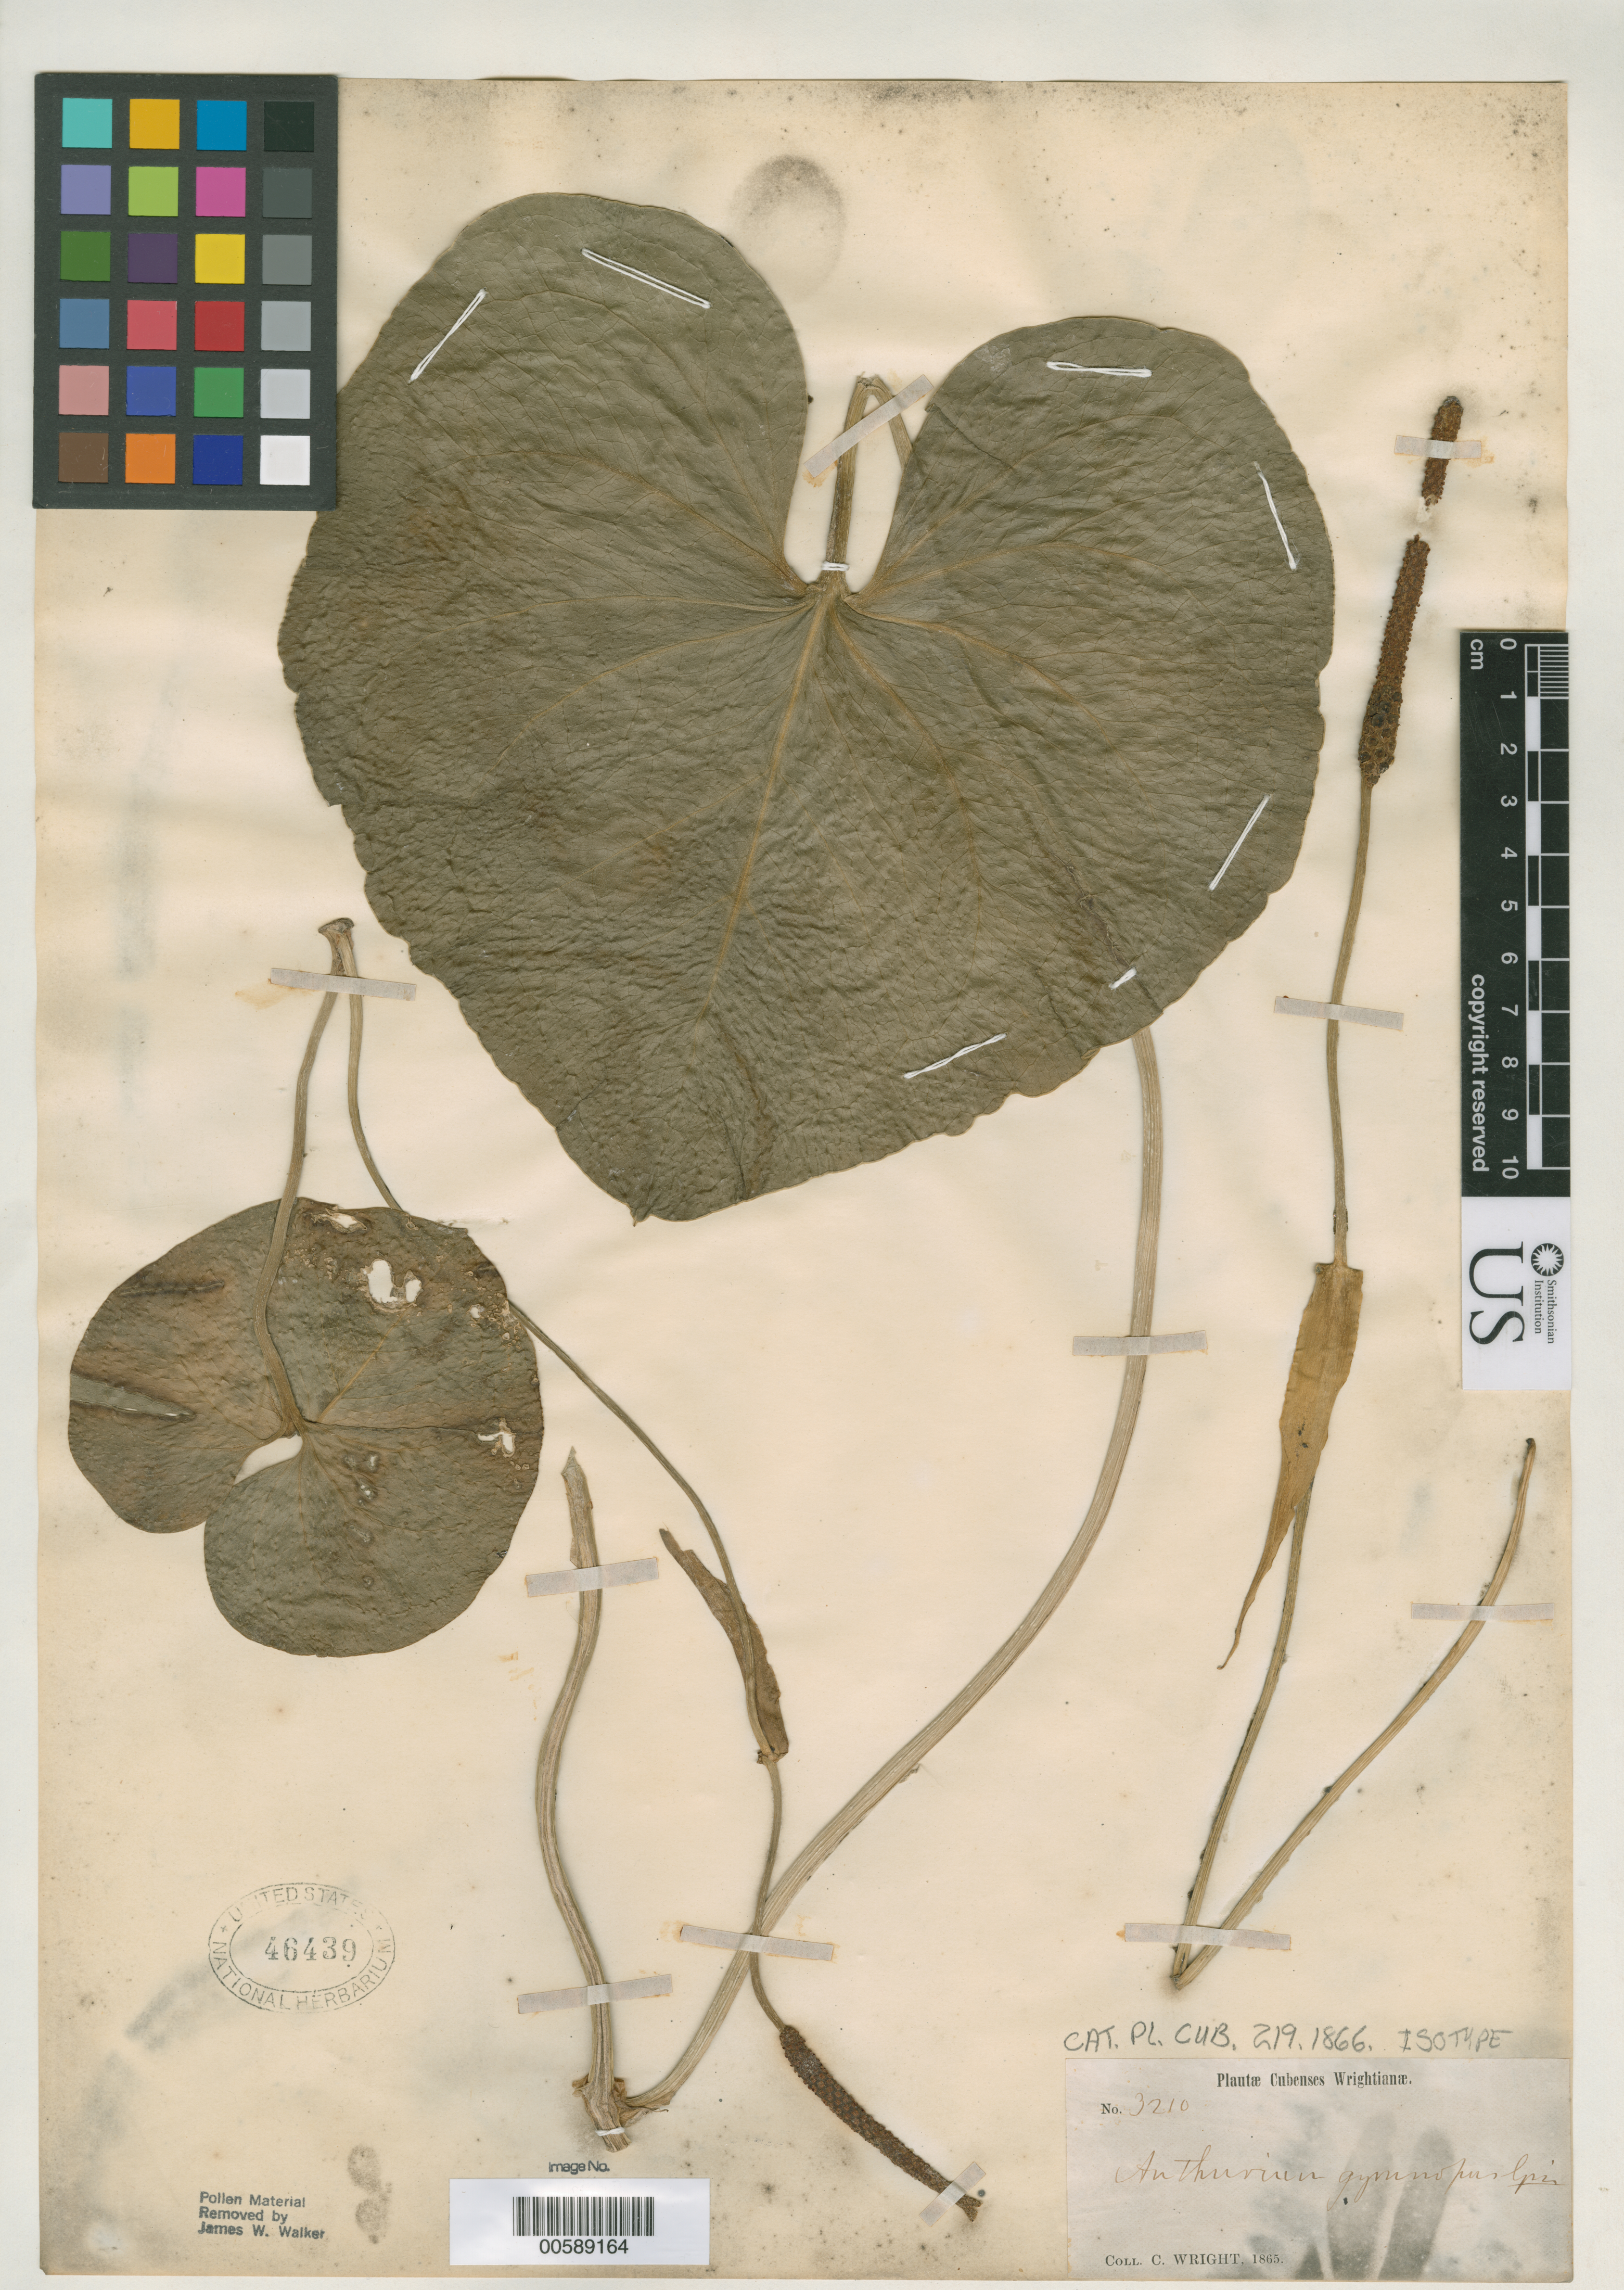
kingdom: Plantae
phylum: Tracheophyta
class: Liliopsida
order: Alismatales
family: Araceae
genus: Anthurium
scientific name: Anthurium gymnopus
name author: Griseb.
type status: Isotype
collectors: C. Wright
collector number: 3210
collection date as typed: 1865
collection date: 1865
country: Cuba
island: Greater Antilles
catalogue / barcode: US 46439